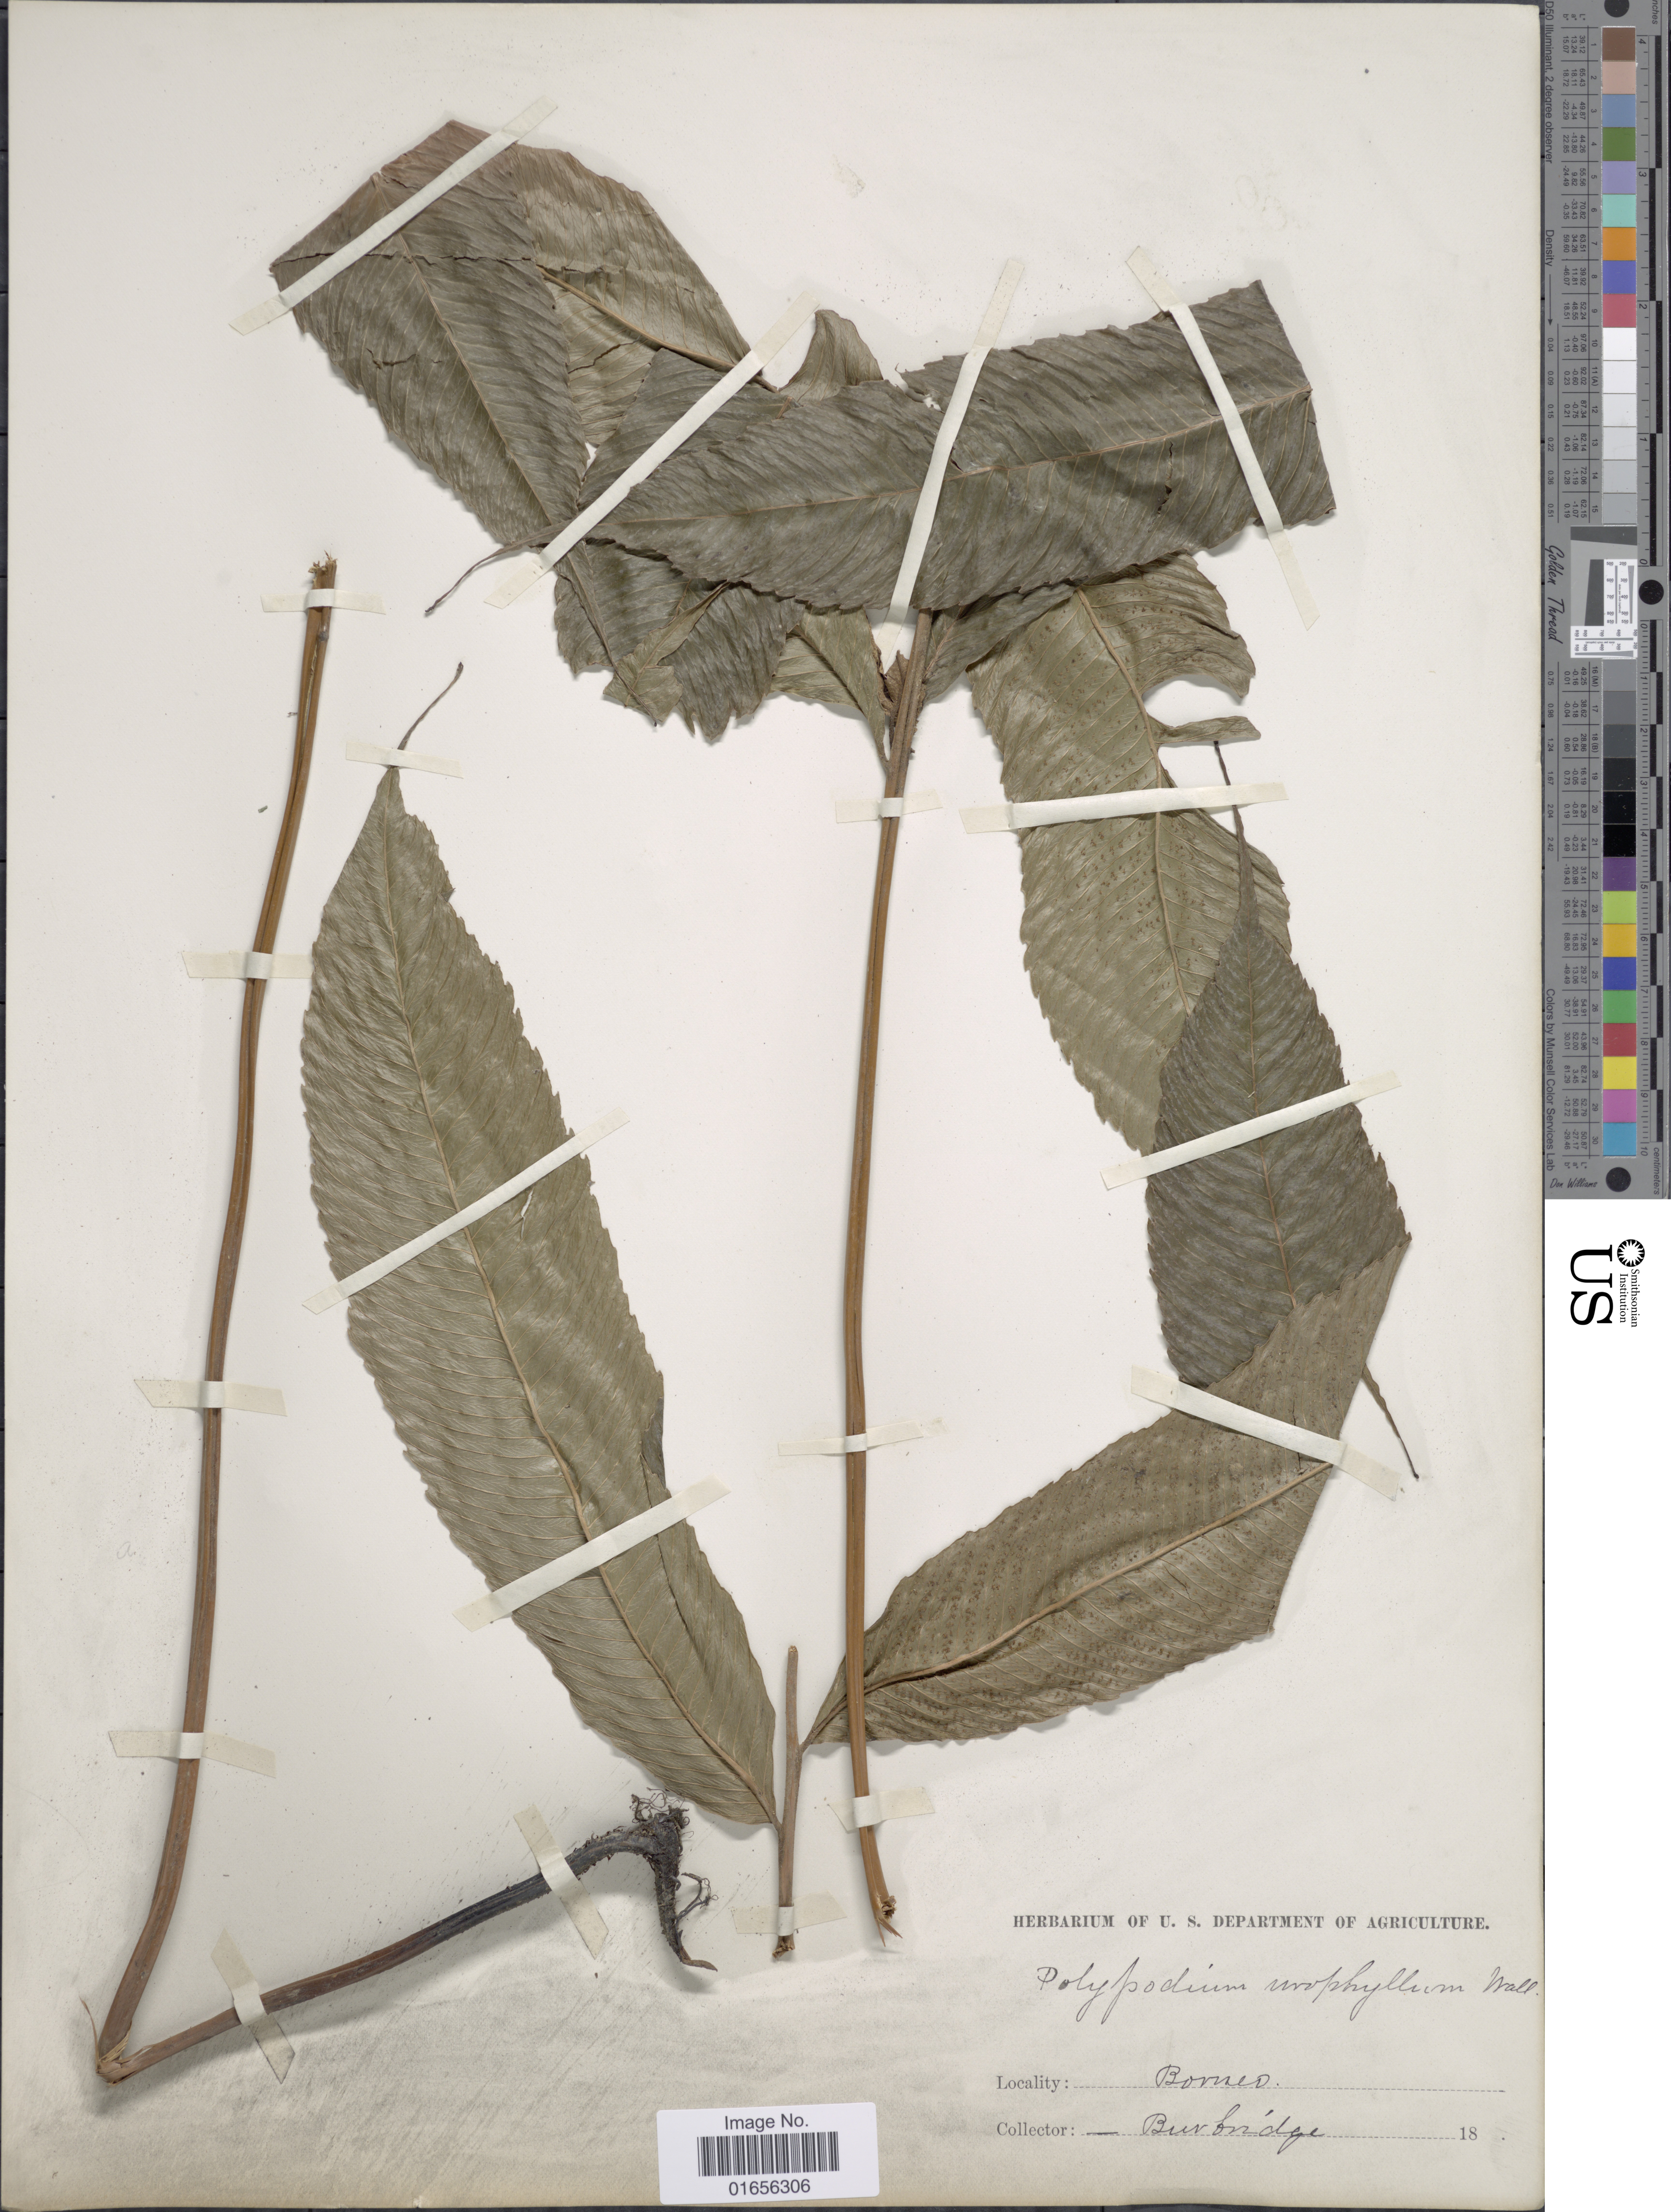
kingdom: Plantae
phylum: Tracheophyta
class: Polypodiopsida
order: Polypodiales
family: Thelypteridaceae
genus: Pronephrium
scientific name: Pronephrium nitidum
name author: Holttum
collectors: F. Burbridge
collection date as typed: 18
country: Malaysia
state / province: Sarawak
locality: Borneo